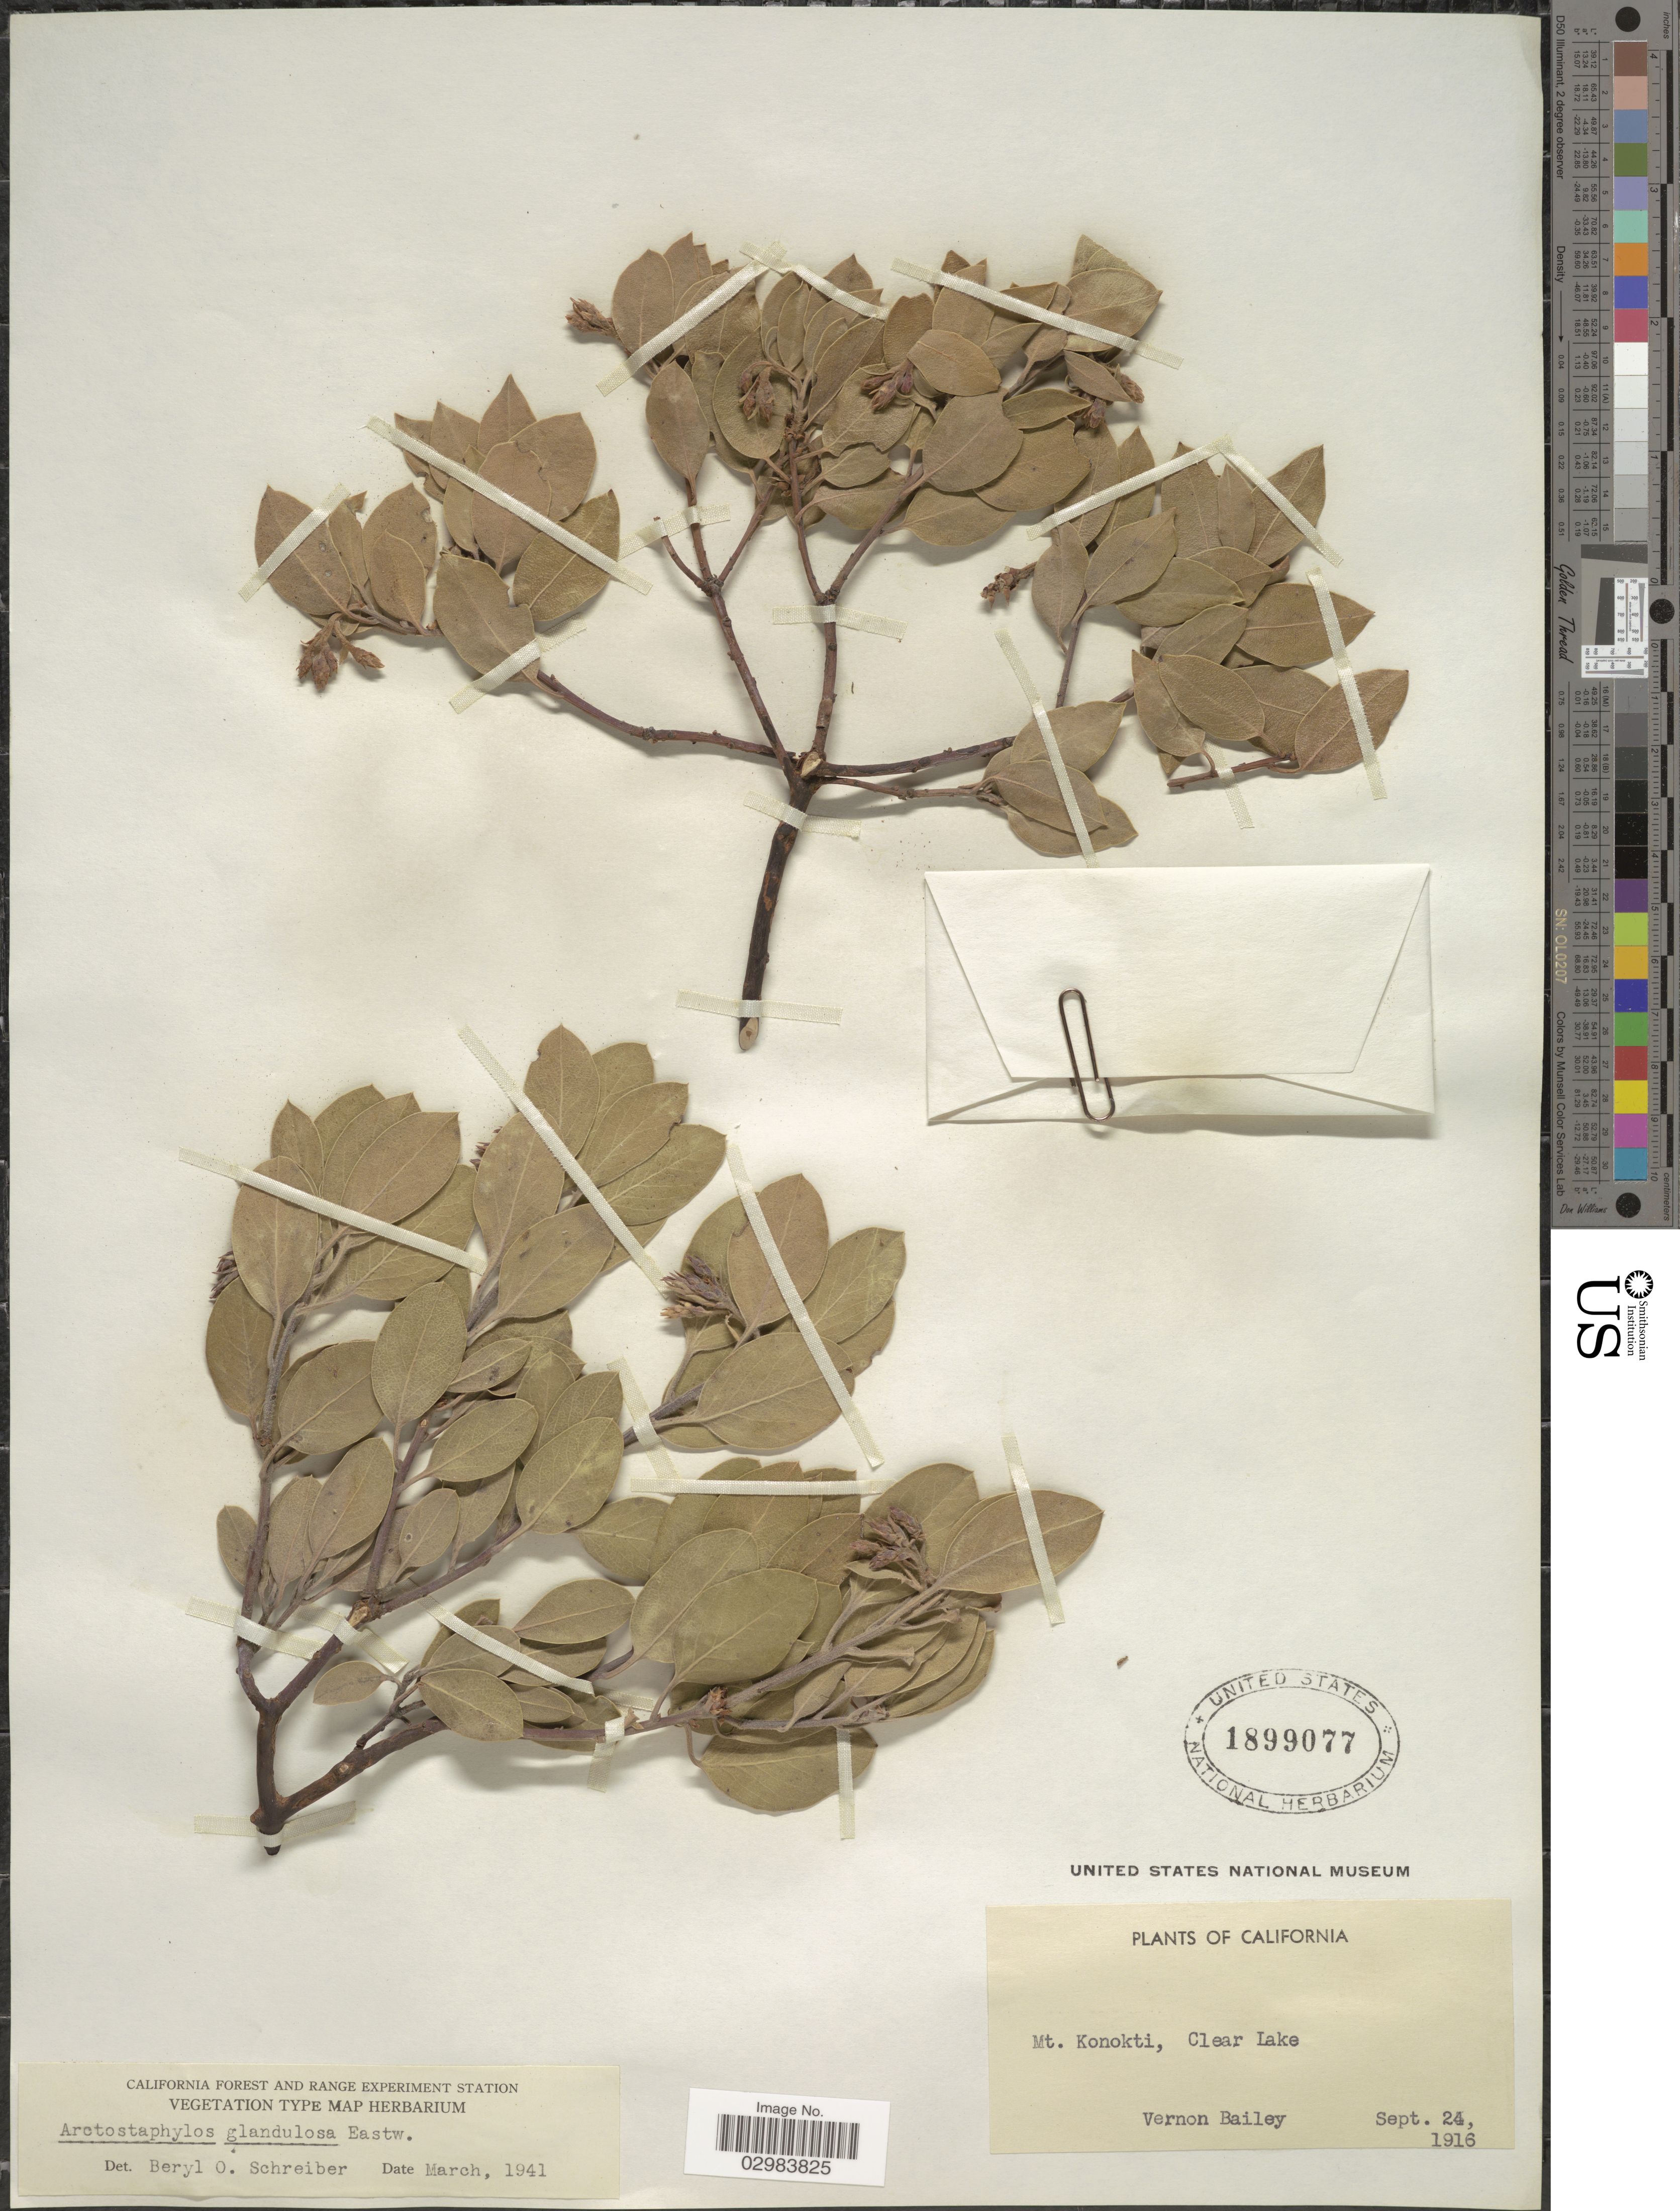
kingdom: Plantae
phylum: Tracheophyta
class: Magnoliopsida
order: Ericales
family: Ericaceae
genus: Arctostaphylos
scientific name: Arctostaphylos glandulosa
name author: Eastw.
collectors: V. O. Bailey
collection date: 1916-09-24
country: United States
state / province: California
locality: Mt. Konokti, Clear Lake.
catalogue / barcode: US 1899077